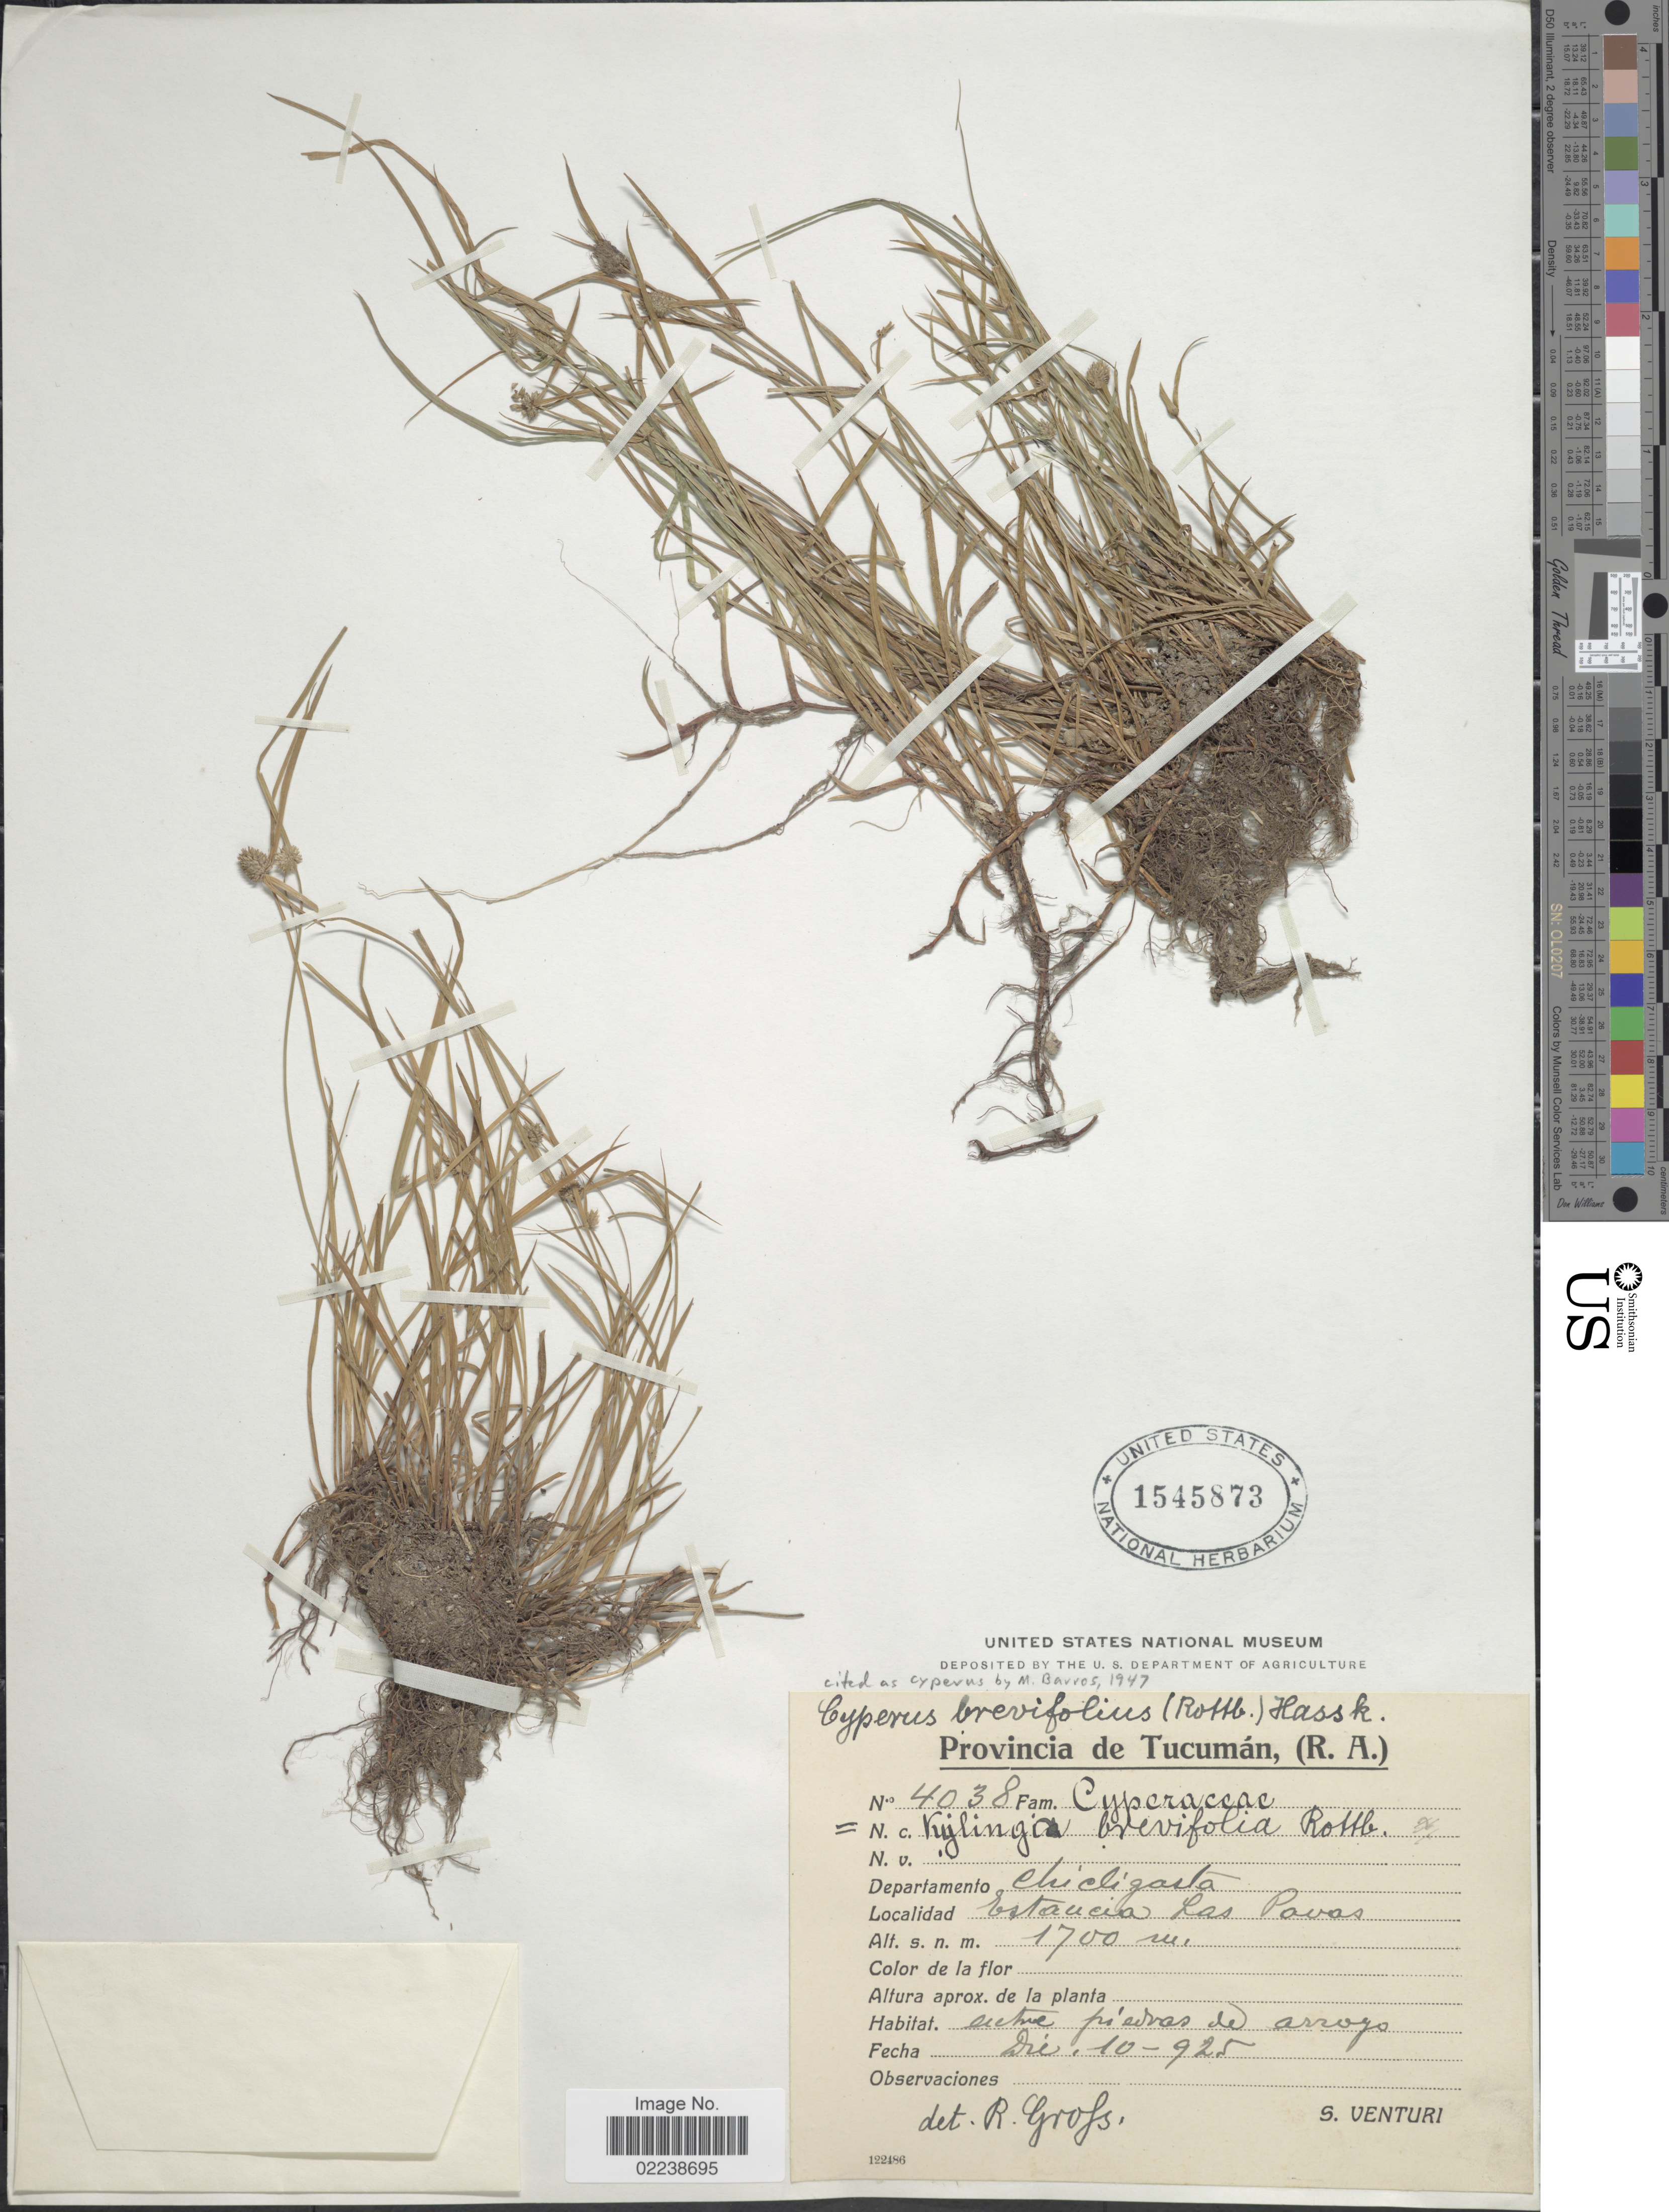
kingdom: Plantae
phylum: Tracheophyta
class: Liliopsida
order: Poales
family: Cyperaceae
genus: Cyperus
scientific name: Cyperus brevifolius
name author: (Rottb.) Hassk.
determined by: Strong, M. T., (US), Smithsonian Institution - National Museum of Natural History (UNITED STATES)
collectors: S. Venturi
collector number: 4038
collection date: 1925-12-10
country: Argentina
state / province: Tucuman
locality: (R.A.) Departamento Chicligasta, Estancia Las Pavas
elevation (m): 1700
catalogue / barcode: US 1545873